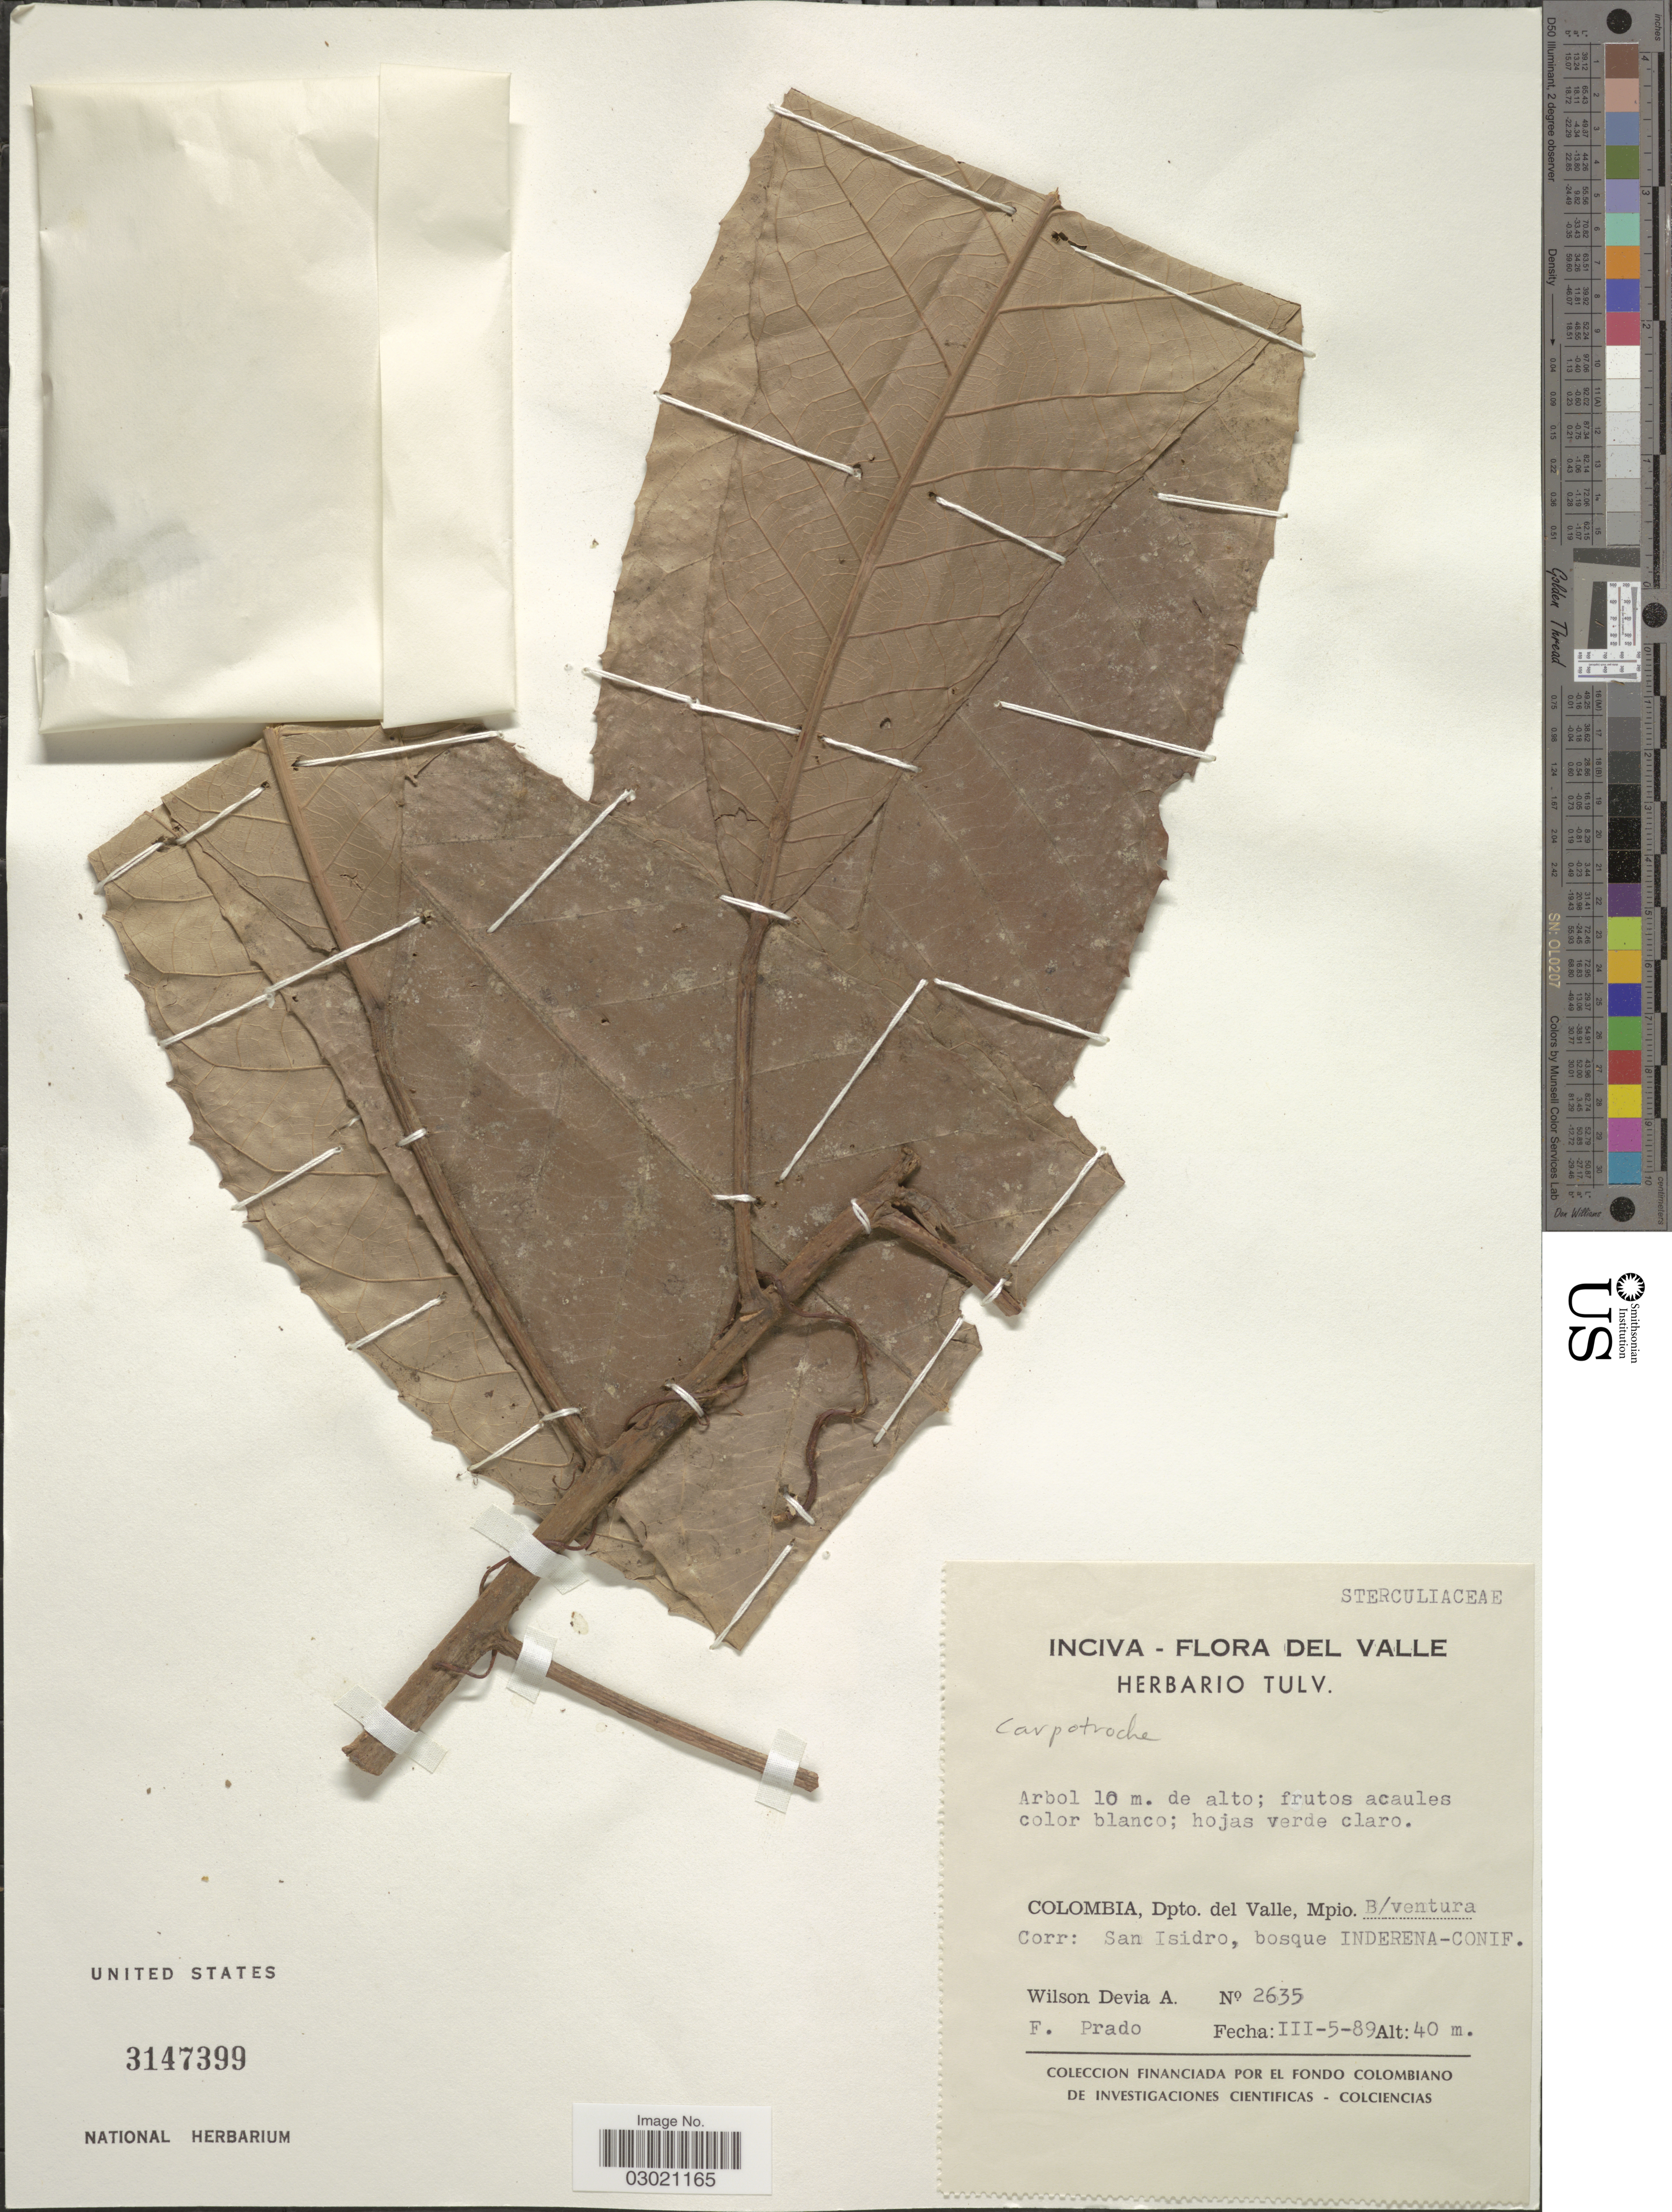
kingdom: Plantae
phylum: Tracheophyta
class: Magnoliopsida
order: Malpighiales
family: Achariaceae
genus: Carpotroche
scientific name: Carpotroche sp.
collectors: W. Devia A. & F. Prado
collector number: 2635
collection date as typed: Transcribed d/m/y: 5/3/89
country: Colombia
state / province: Valle del Cauca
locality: Dpto. del Valle, Mpio. B/ventura, Corr: San Isidro, bosque Inderena-Conif.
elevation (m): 40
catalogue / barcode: US 3147399